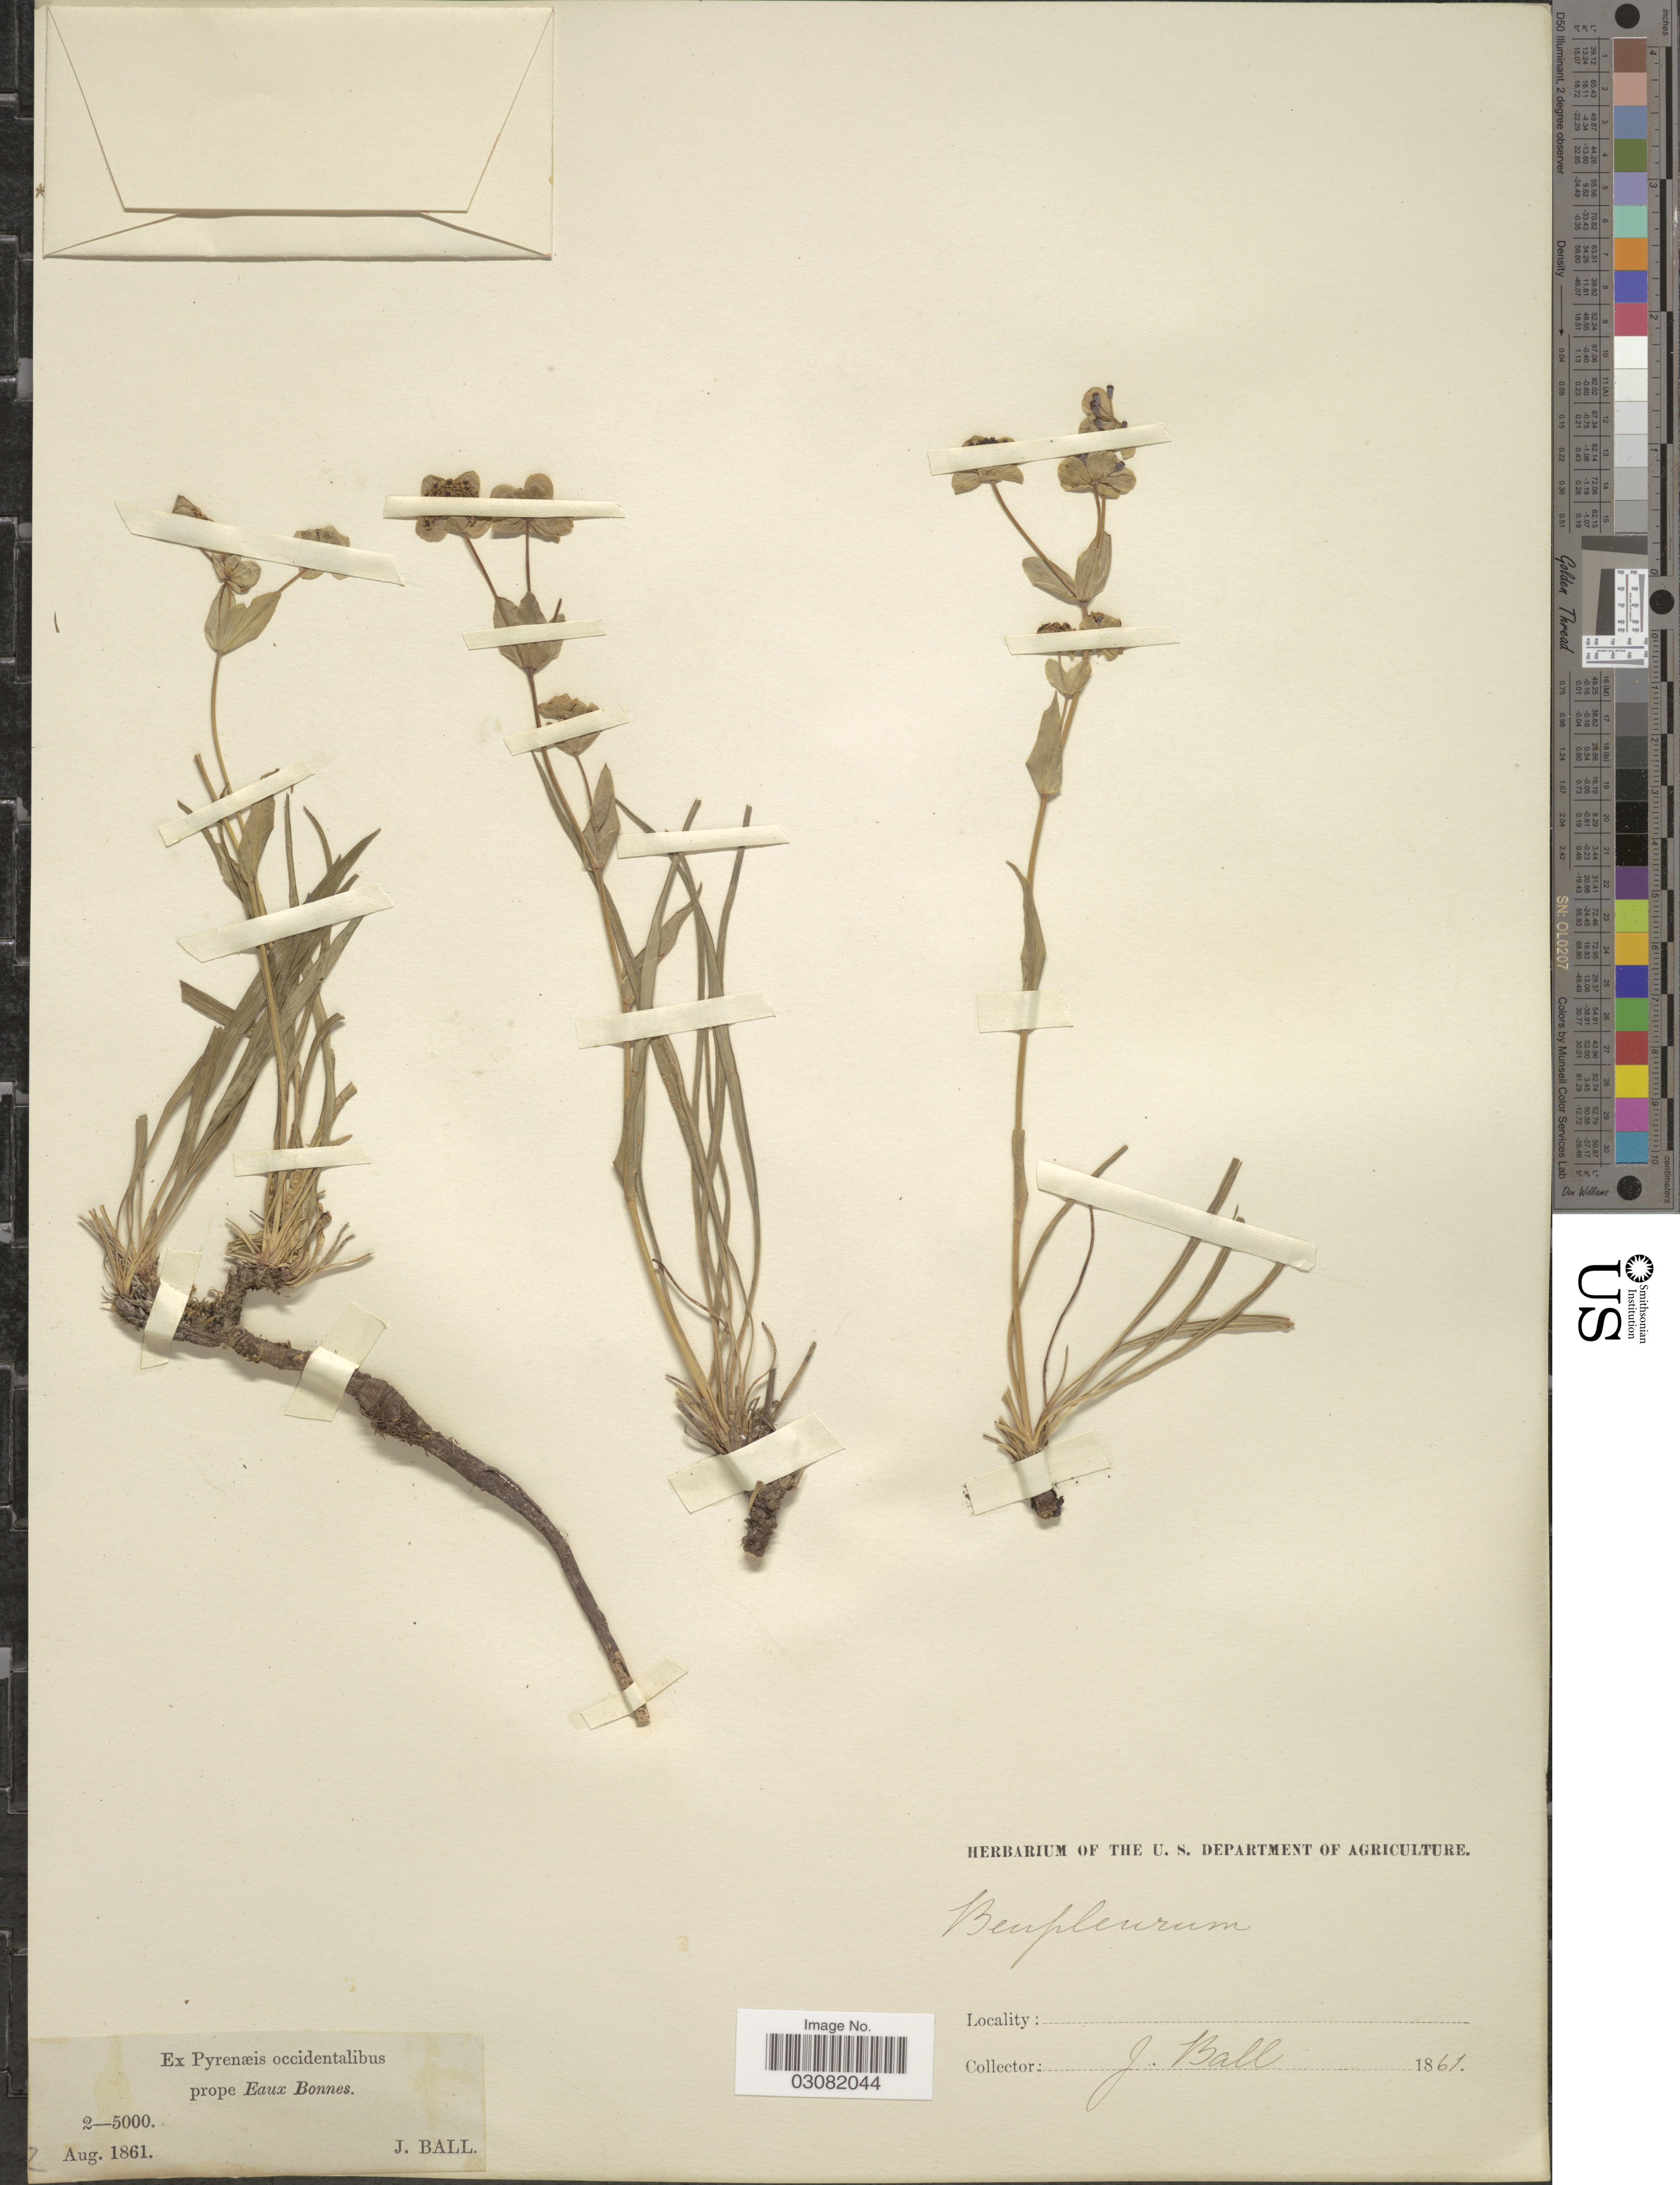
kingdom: Plantae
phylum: Tracheophyta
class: Magnoliopsida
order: Apiales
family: Apiaceae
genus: Bupleurum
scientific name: Bupleurum sp.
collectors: J. Ball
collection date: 1861-08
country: France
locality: Ex Pyrenæis occidentalibus prope Eaux Bonnes.